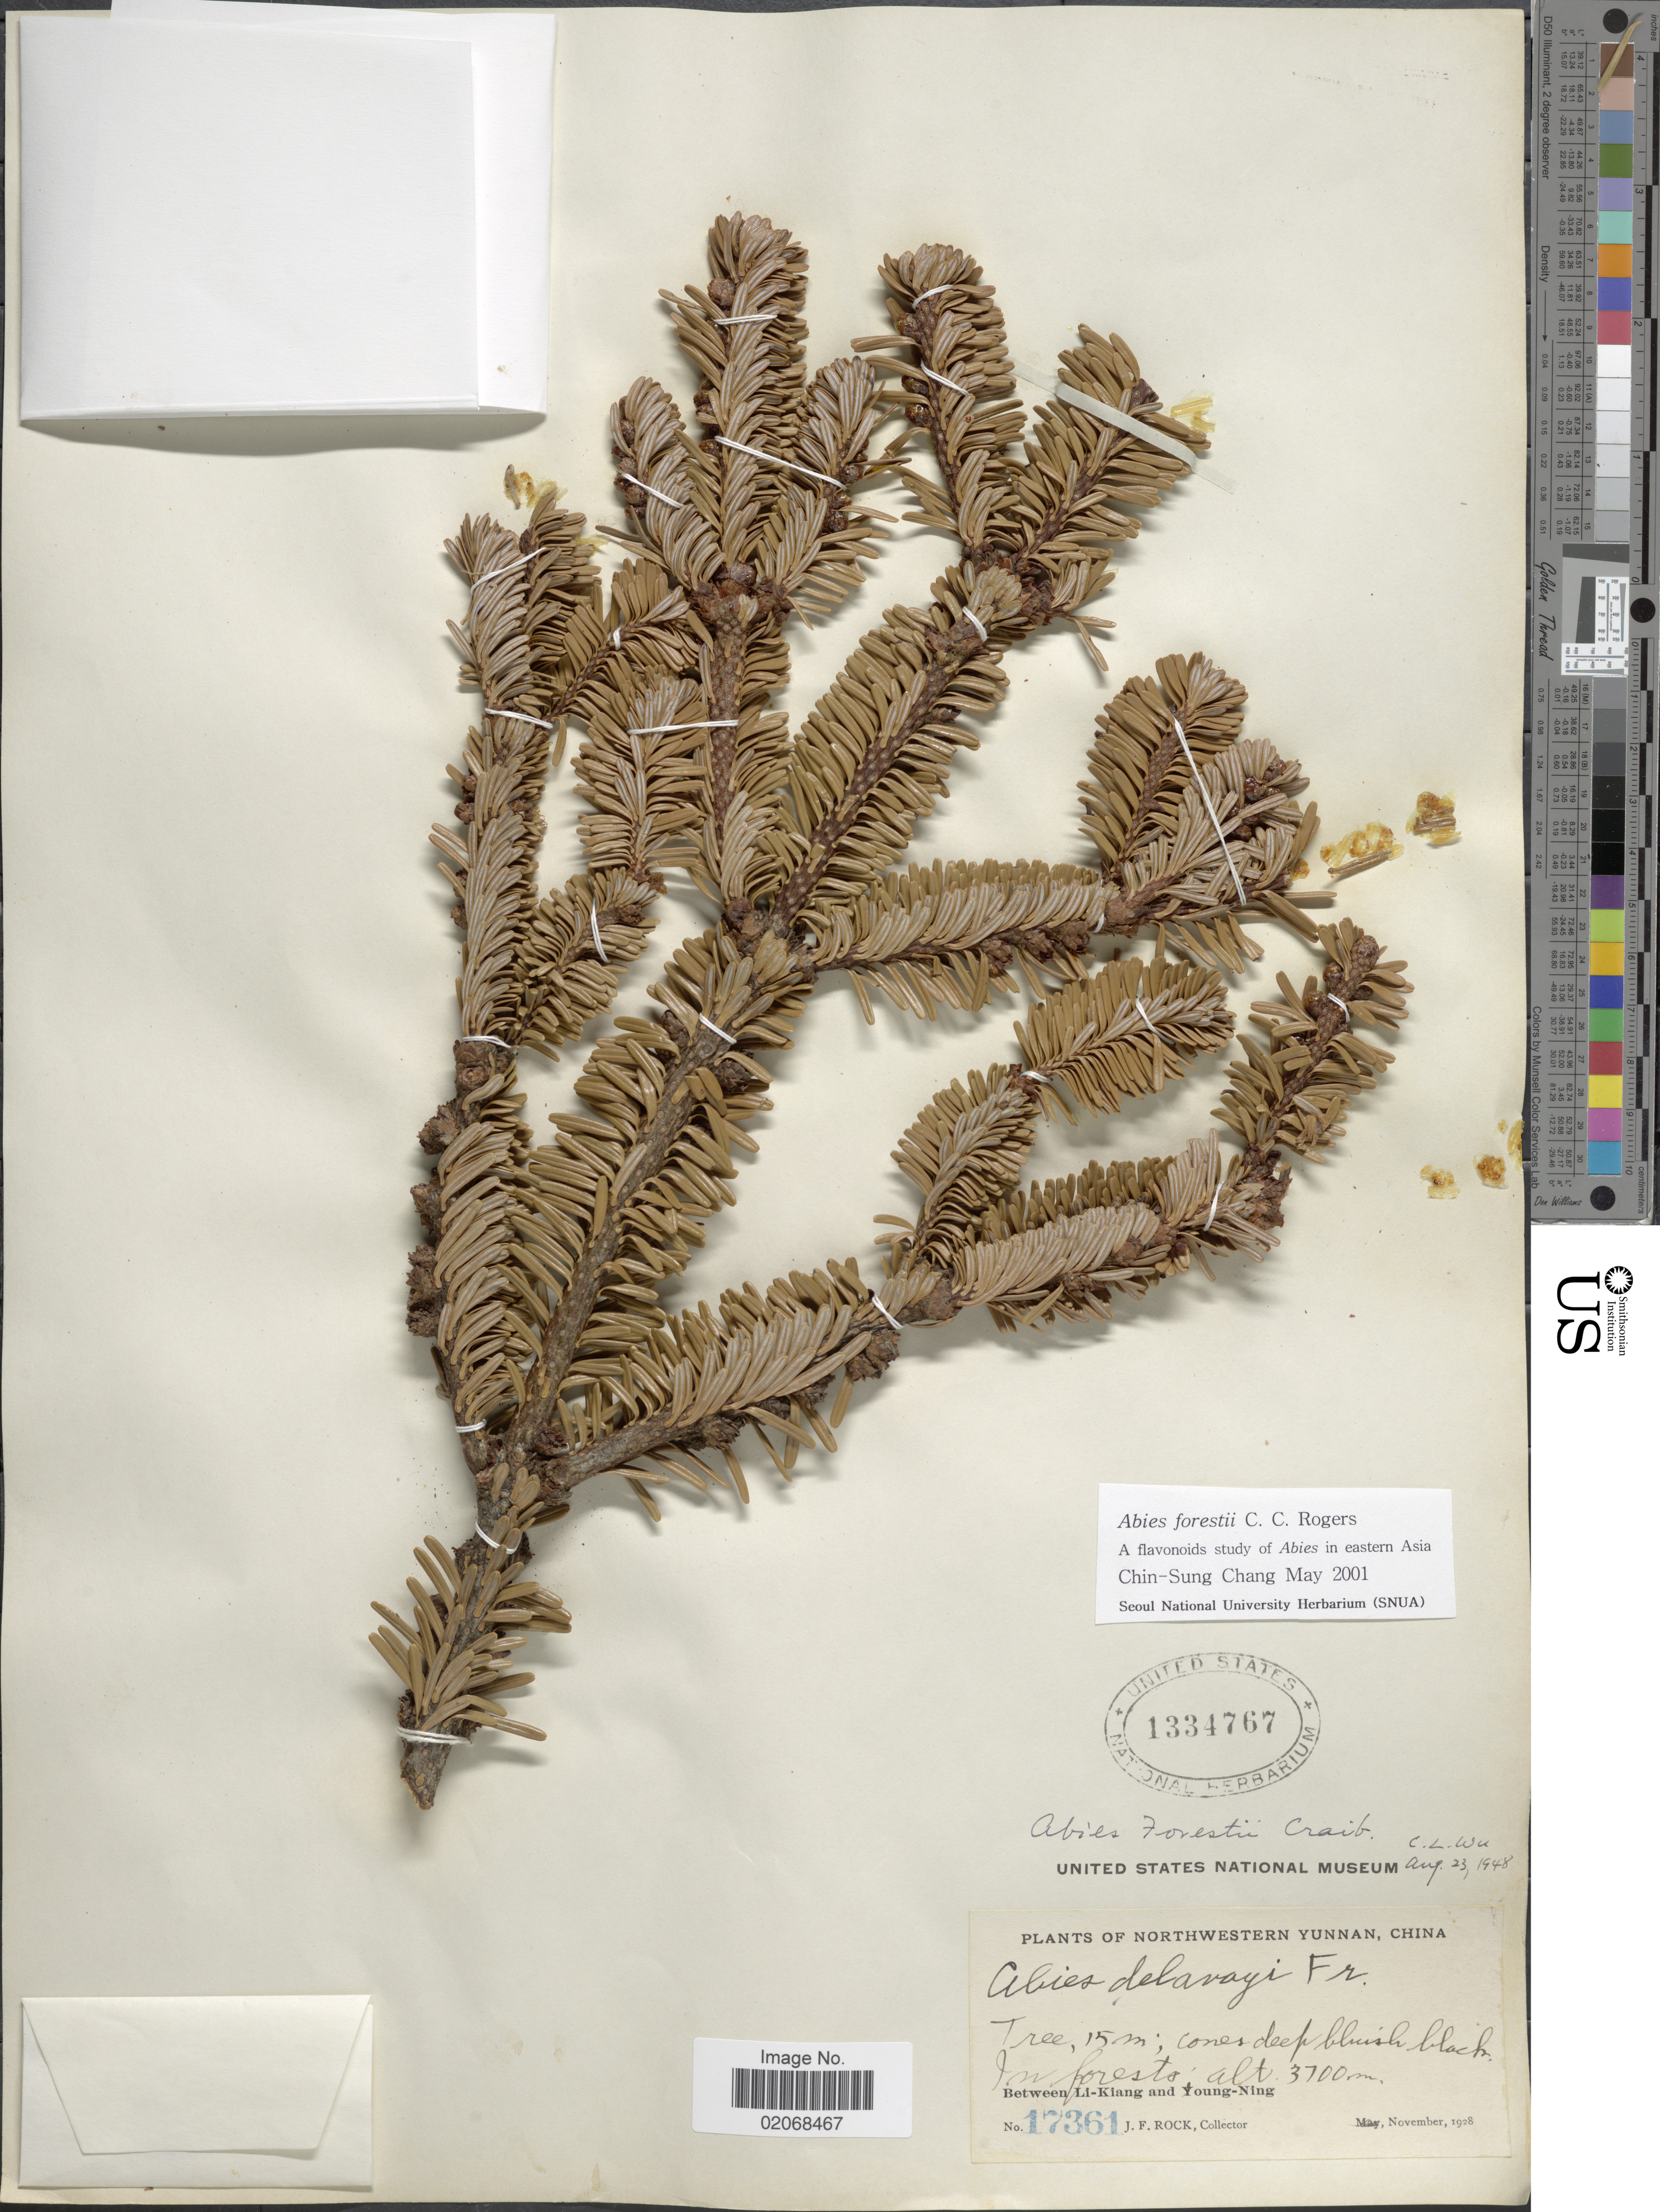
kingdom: Plantae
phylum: Tracheophyta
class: Pinopsida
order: Pinales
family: Pinaceae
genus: Abies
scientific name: Abies forrestii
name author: Coltm.-Rog.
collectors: J. Rock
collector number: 17361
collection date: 1928-11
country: China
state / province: Yunnan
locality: Northwestern China, in forests, betweek Li-Kiang and Young-Ning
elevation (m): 3700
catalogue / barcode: US 1334767